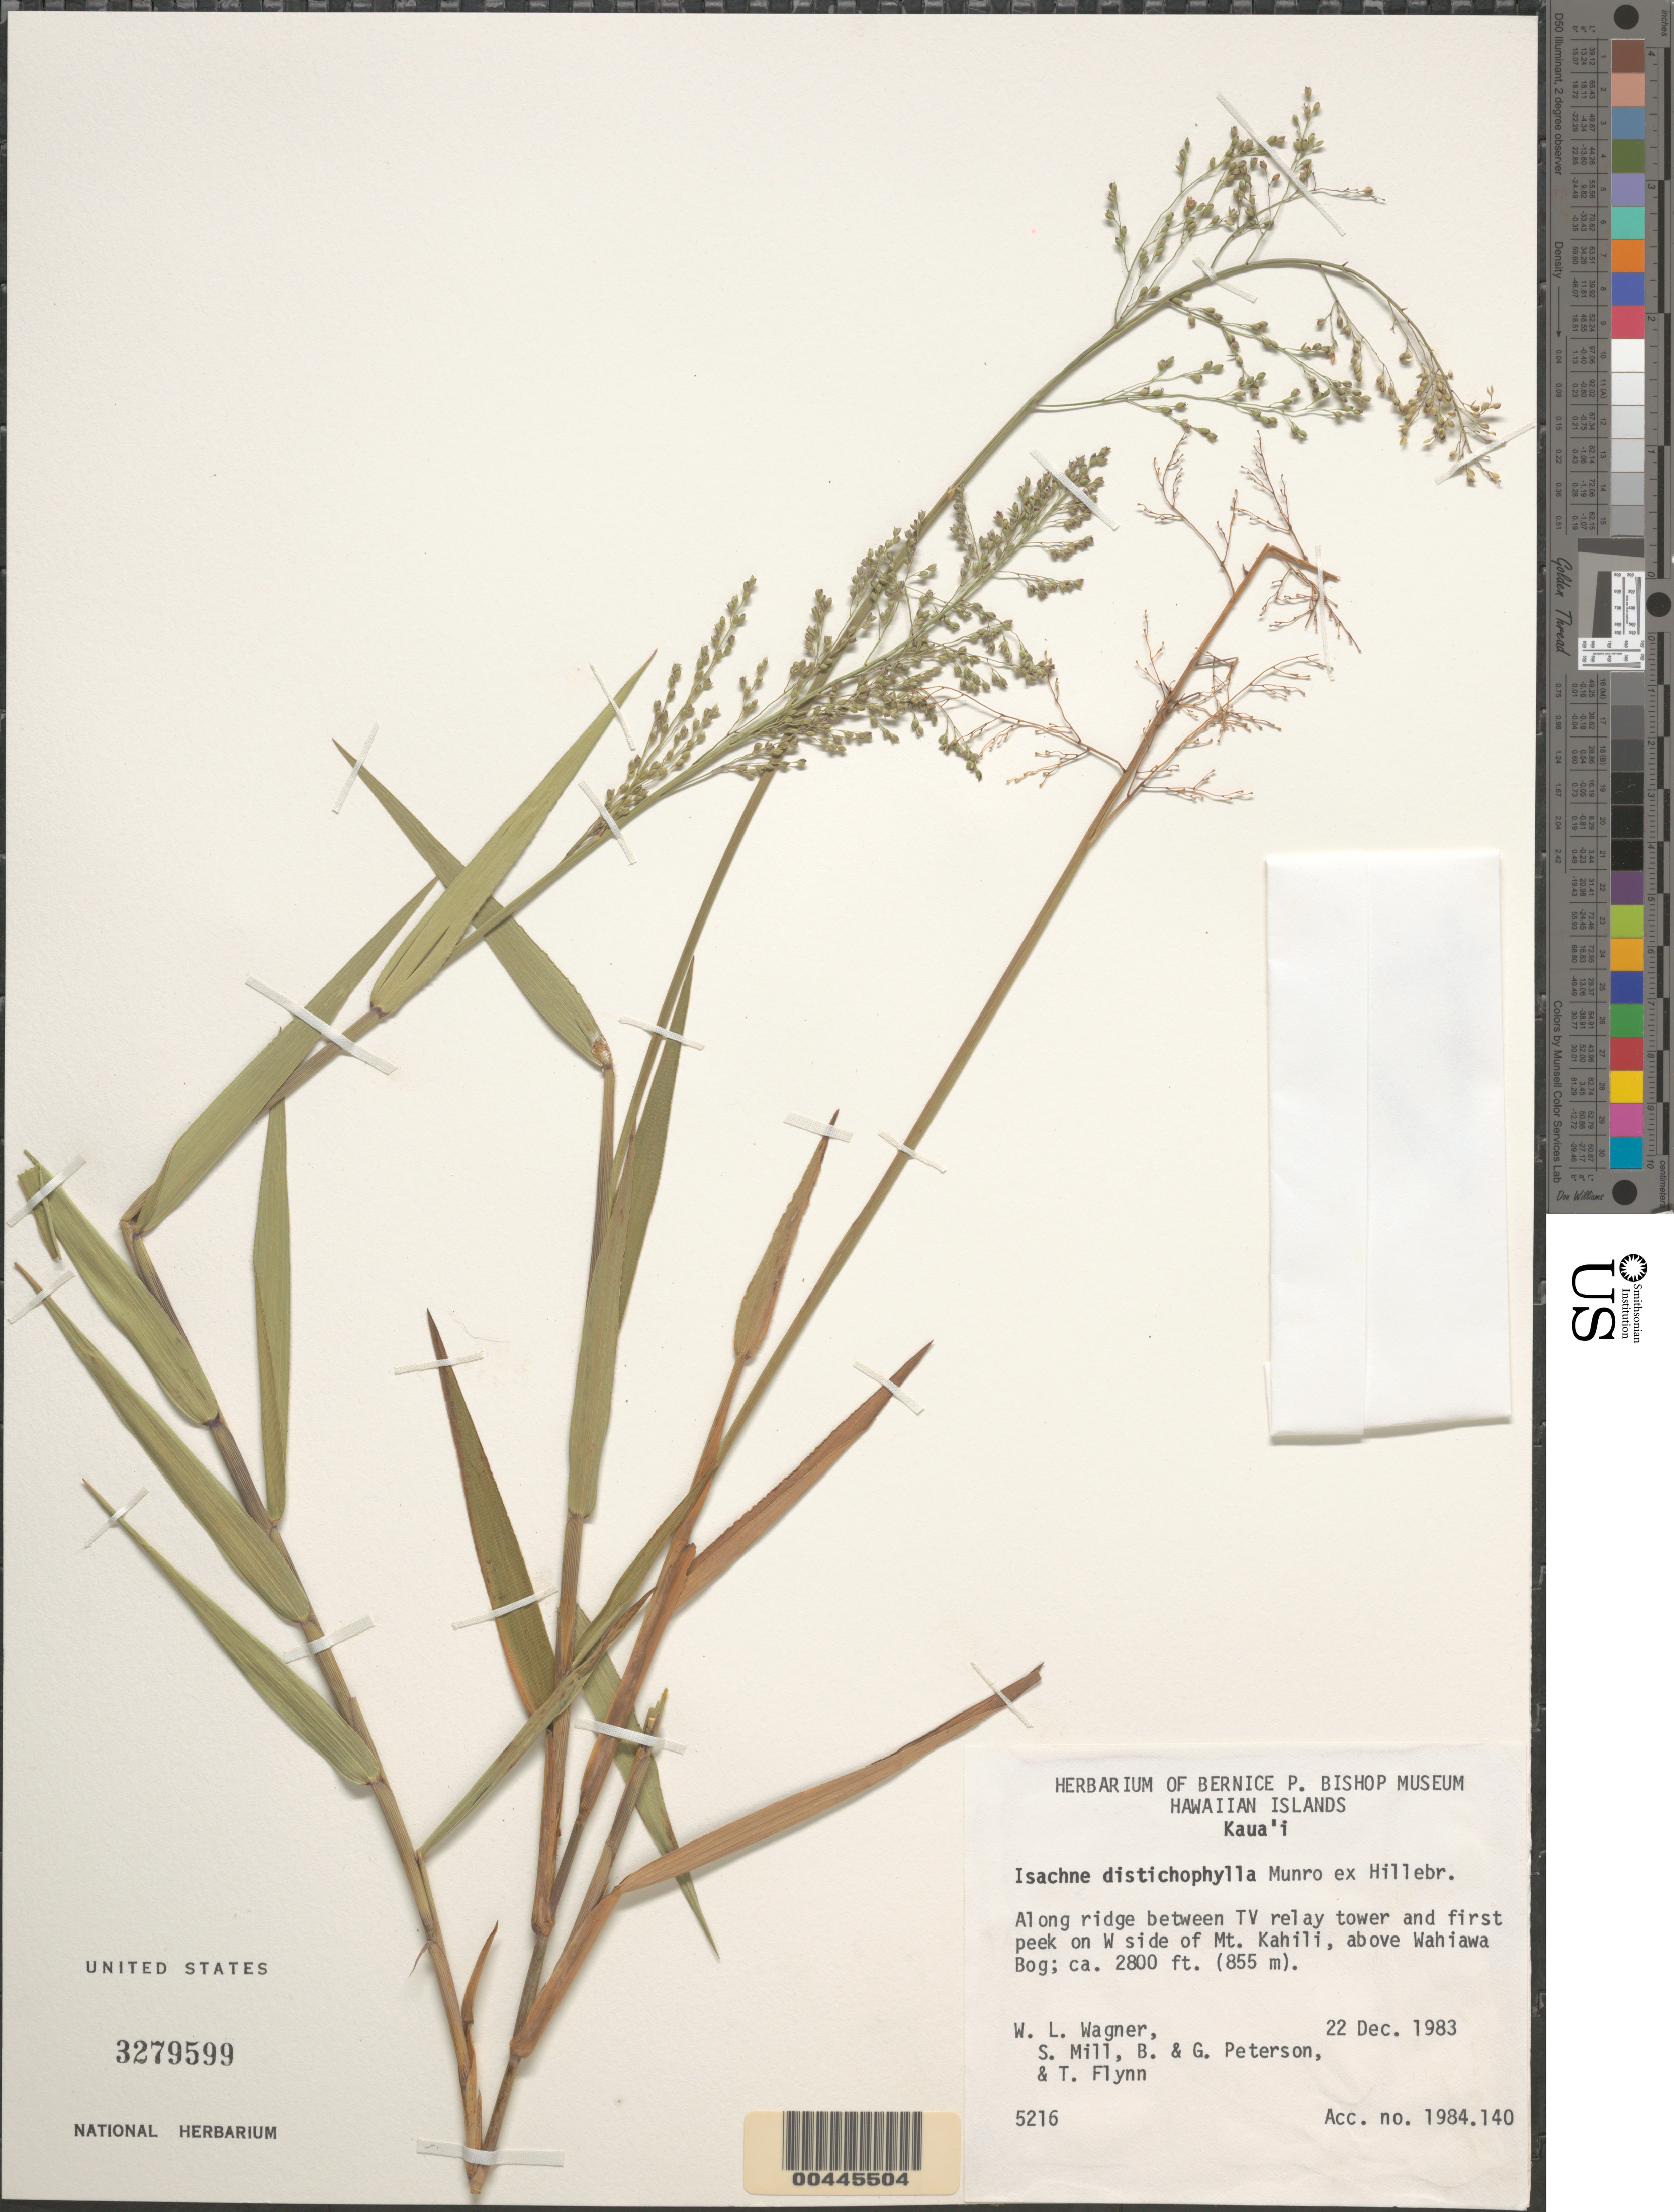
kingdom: Plantae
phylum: Tracheophyta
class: Liliopsida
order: Poales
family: Poaceae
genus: Isachne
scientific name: Isachne distichophylla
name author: Munro ex Hillebr.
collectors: W. L. Wagner, S. W. Miller, B. Peterson, G. Peterson & T. W. Flynn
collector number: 5216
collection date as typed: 22 Dec 1983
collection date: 1983-12-22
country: United States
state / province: Hawaii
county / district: Kauai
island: Kaua'i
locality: Along ridge between TV relay tower and first peak on W side of Mt. Kahili, above Wahiawa Bog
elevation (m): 855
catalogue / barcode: US 3279599